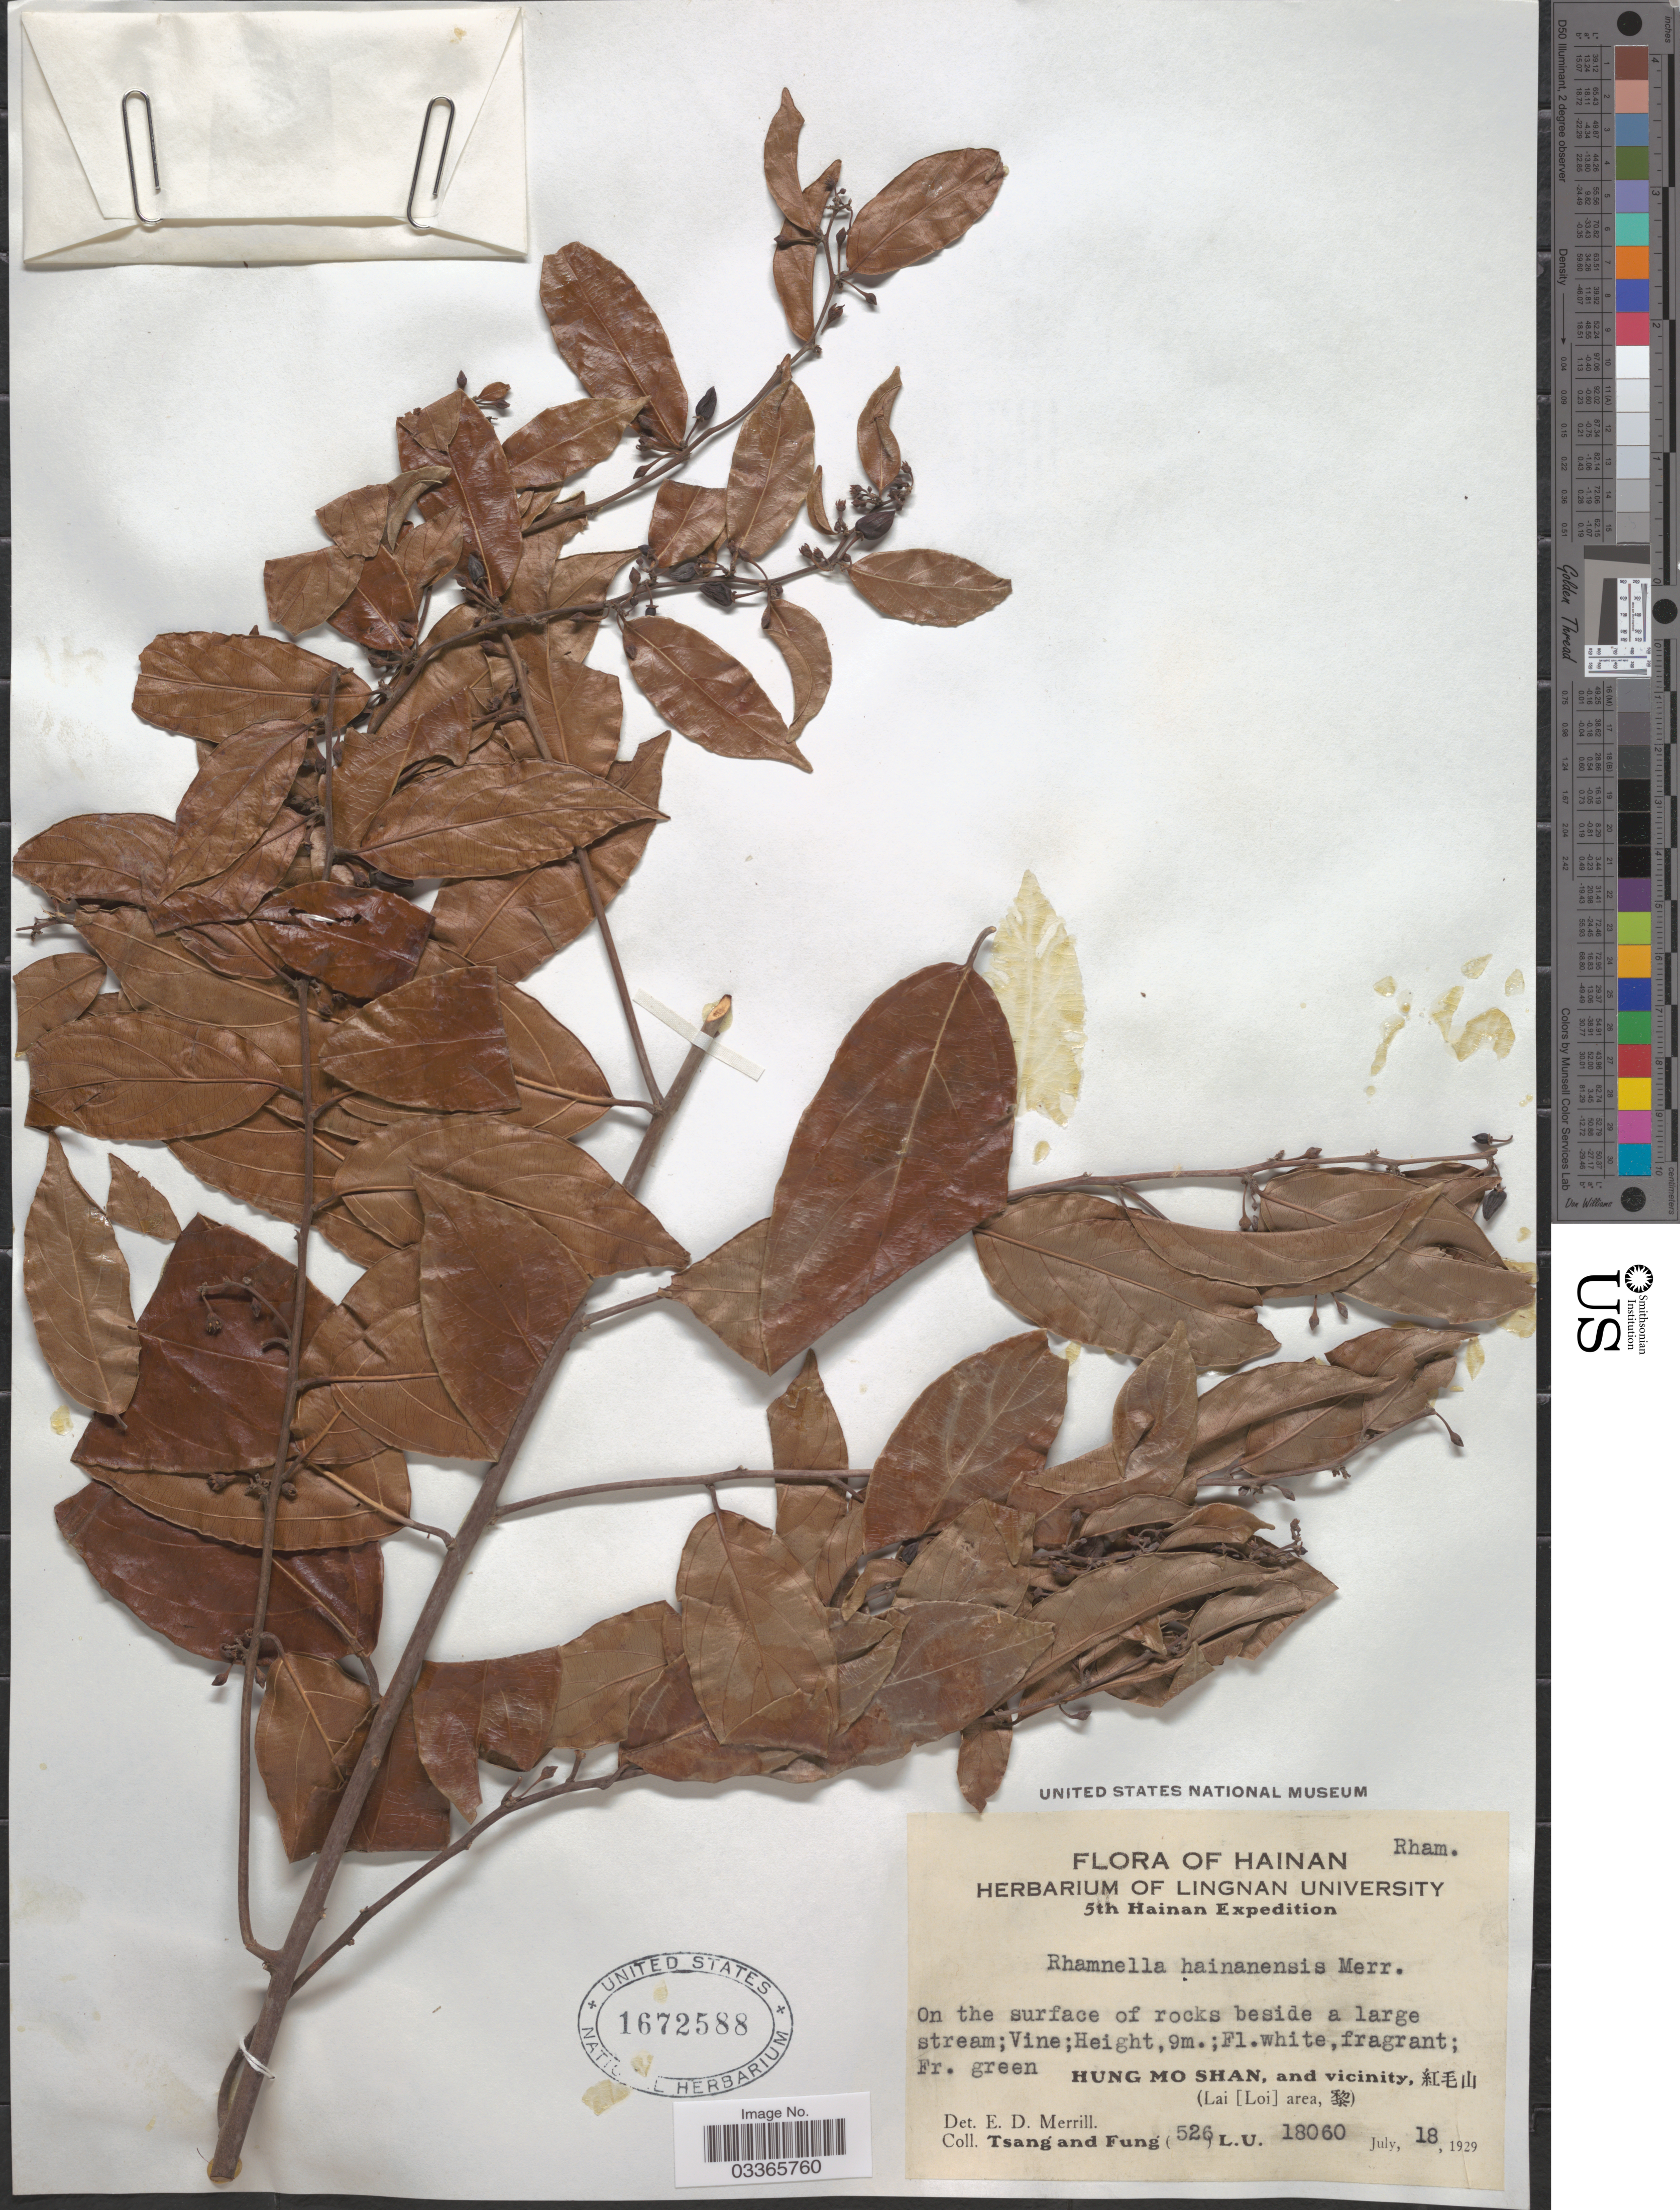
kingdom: Plantae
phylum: Tracheophyta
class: Magnoliopsida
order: Rosales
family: Rhamnaceae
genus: Rhamnella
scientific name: Rhamnella hainanensis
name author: Merr.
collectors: -. T'sang & Fung, --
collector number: (526)L.U18060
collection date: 1929-07-18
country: China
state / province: Hainan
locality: HuMo Shan, and vicinity, (Lai (Loi) area/ Li and Miao Autonomous Prefecture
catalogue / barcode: US 1672588